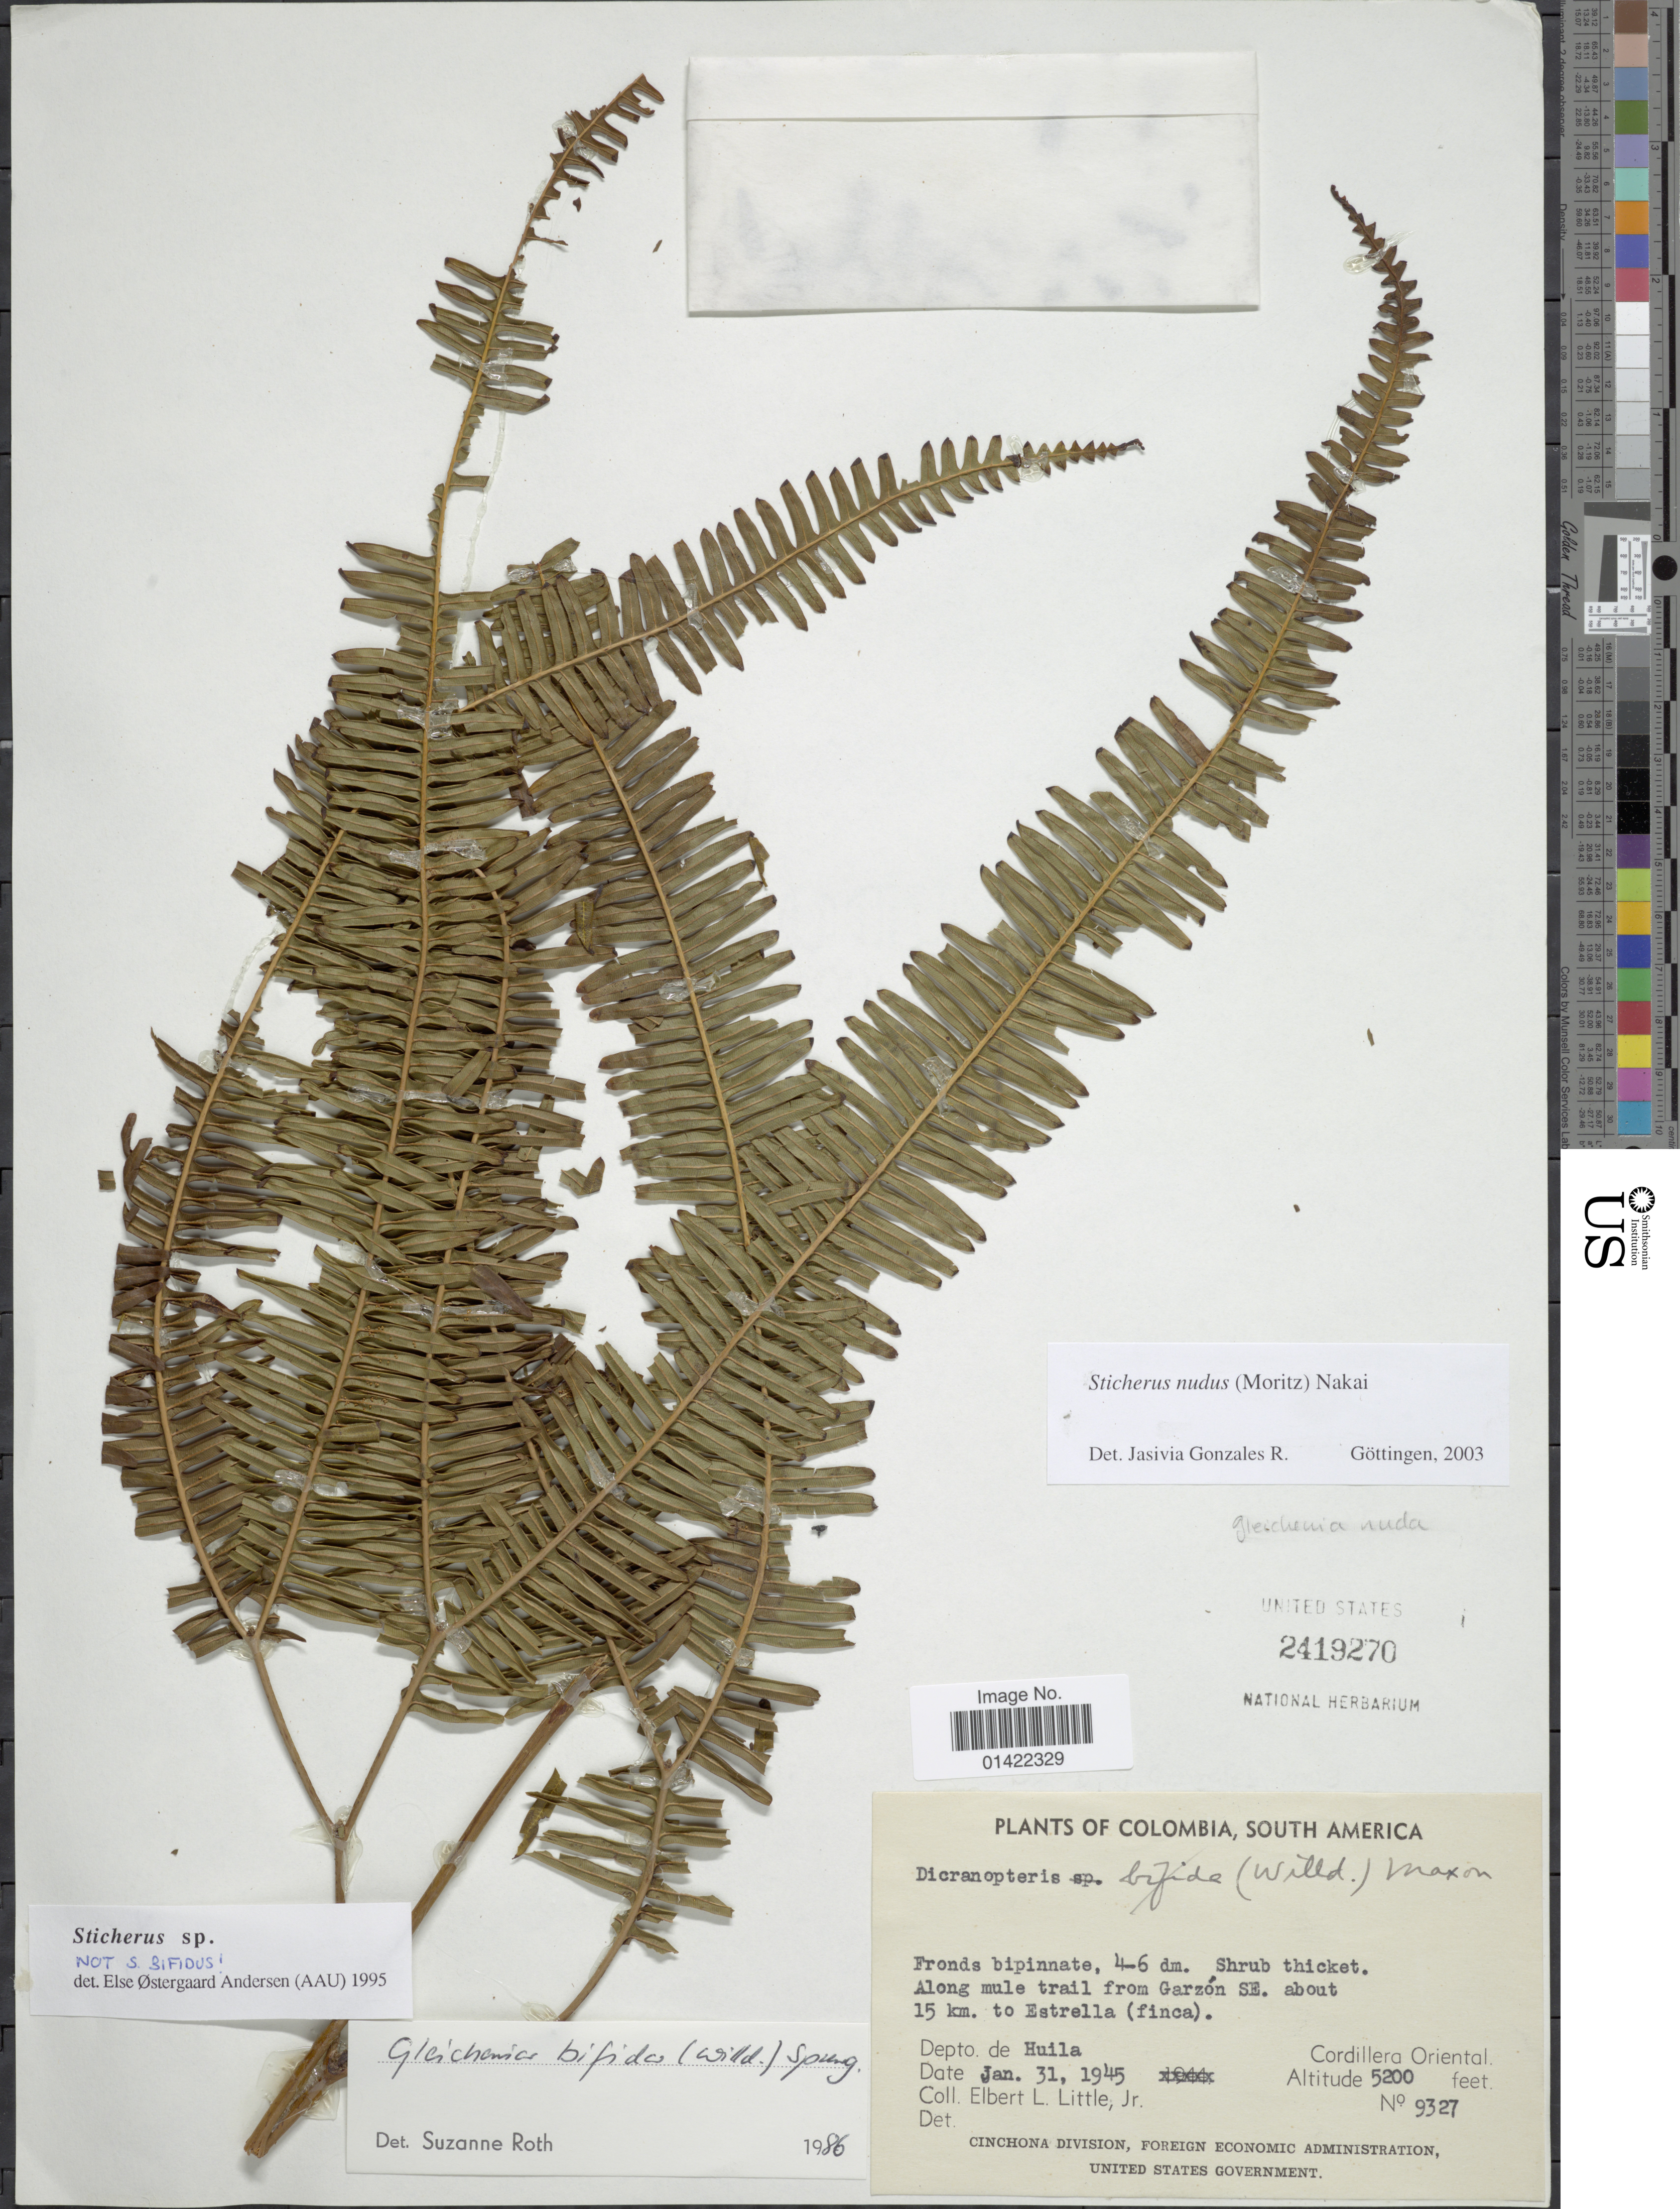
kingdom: Plantae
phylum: Tracheophyta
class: Polypodiopsida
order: Gleicheniales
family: Gleicheniaceae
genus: Sticherus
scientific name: Sticherus nudus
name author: (Moritz ex Reichardt) Nakai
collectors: E. L. Little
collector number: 9327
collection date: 1945-01-31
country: Colombia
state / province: Huila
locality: Cordillera Oriental, along mule trail from Garzón NE. about 15 km. to Estrella (finca)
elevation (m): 1585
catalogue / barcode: US 2419270